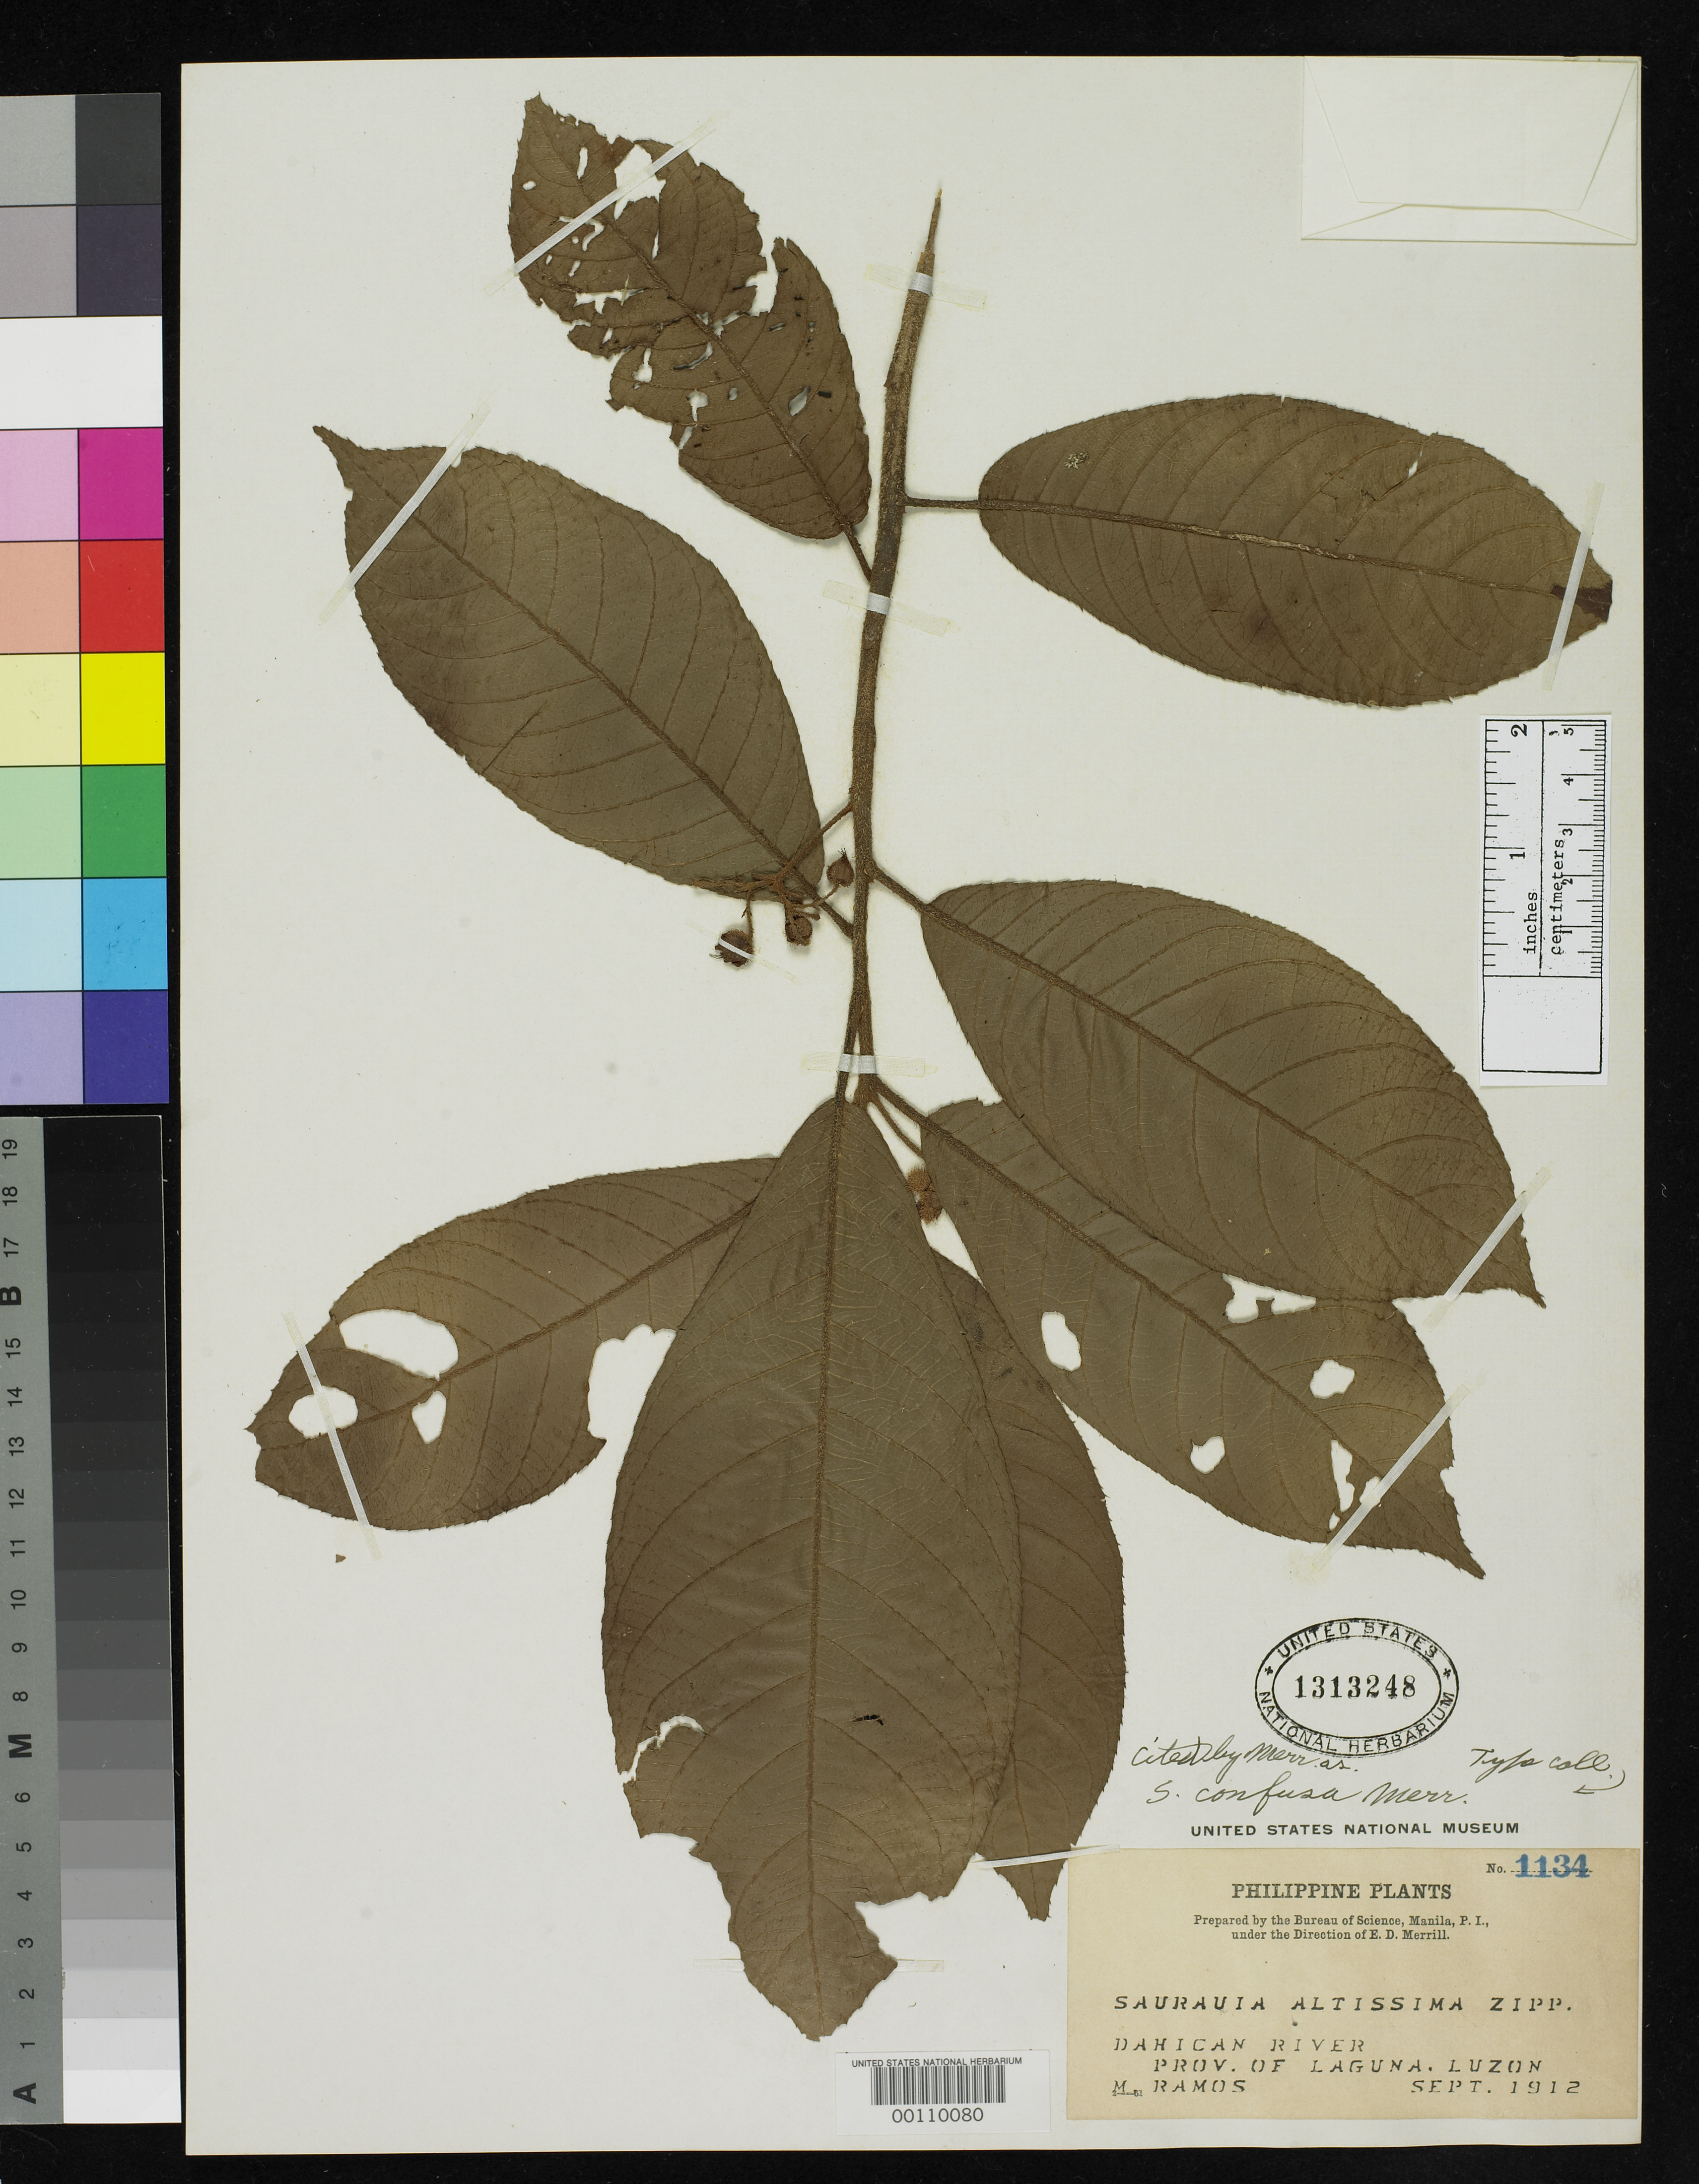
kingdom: Plantae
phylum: Tracheophyta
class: Magnoliopsida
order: Ericales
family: Actinidiaceae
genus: Saurauia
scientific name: Saurauia confusa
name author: Merr.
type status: Isotype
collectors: M. Ramos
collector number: Phil. Pl. 1134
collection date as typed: Sep 1912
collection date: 1912-09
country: Philippines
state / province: Calabarzon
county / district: Laguna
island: Luzon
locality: Dahican River, Prov. of Laguna, Luzon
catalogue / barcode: US 1313248